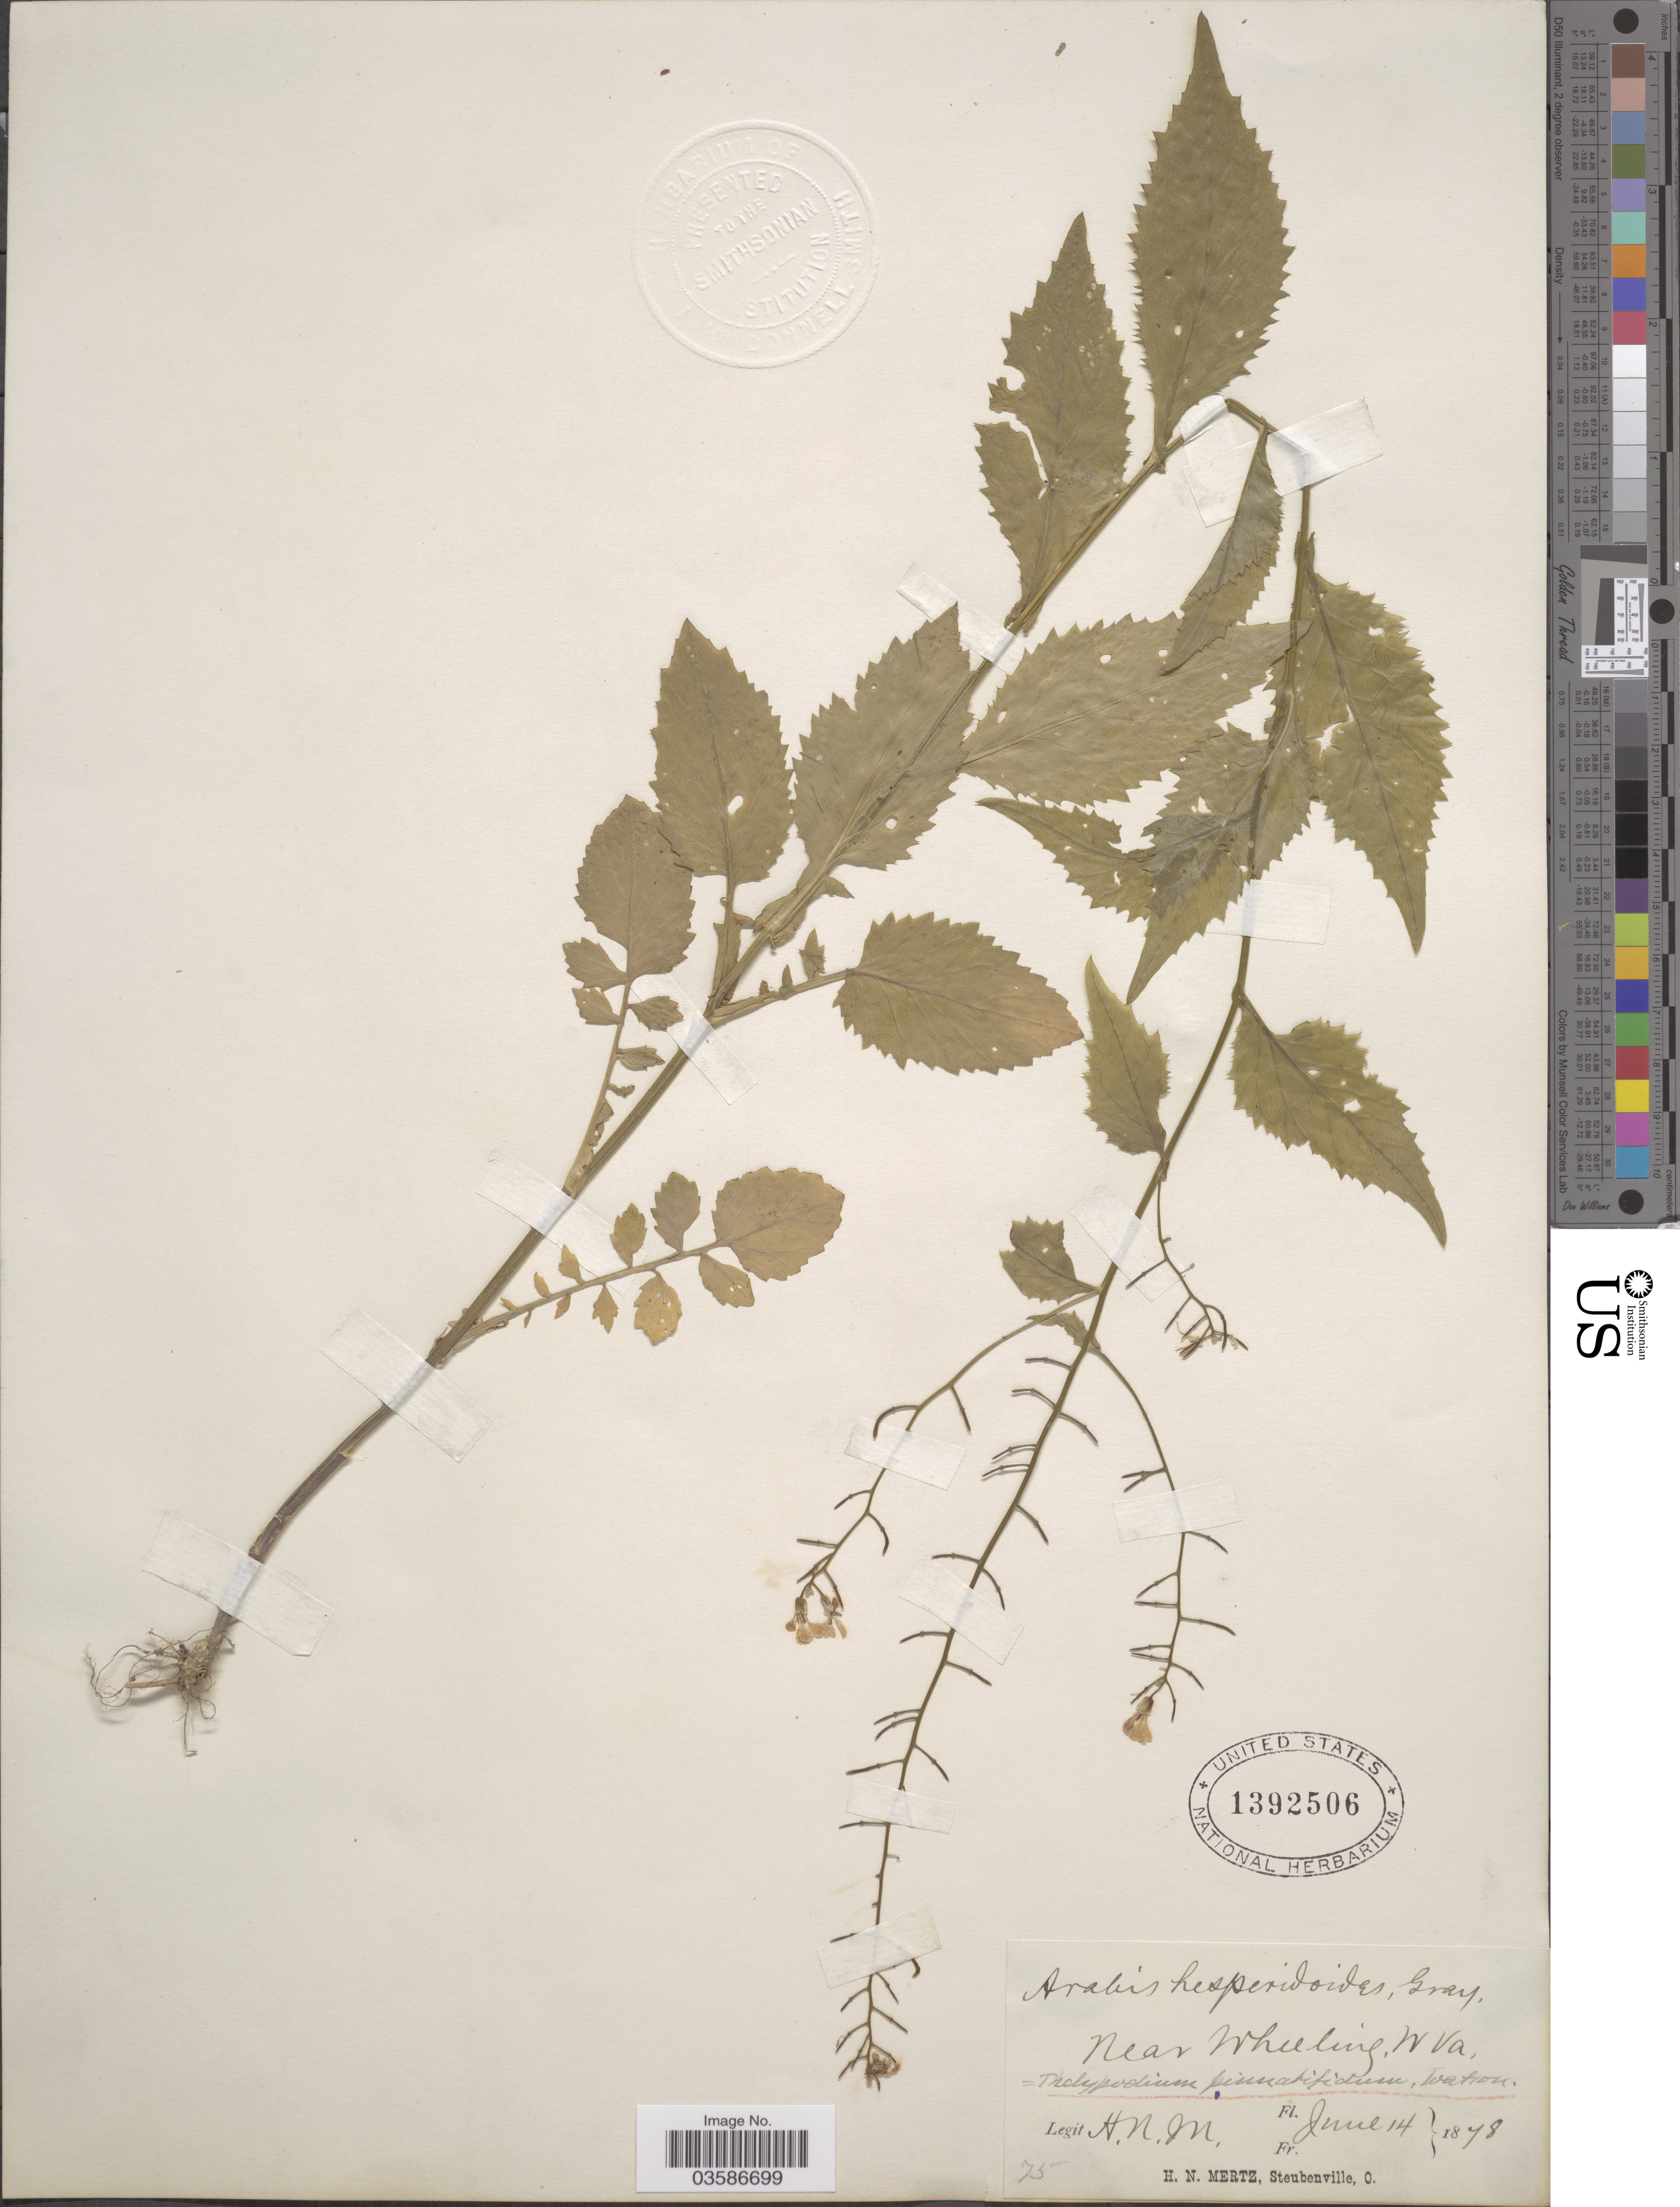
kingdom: Plantae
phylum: Tracheophyta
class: Magnoliopsida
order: Brassicales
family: Brassicaceae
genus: Iodanthus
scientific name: Iodanthus pinnatifidus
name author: (Michx.) Steud.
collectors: H. Mertz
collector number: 75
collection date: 1878-06-14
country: United States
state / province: West Virginia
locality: Near Wheeling.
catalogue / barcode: US 1392506